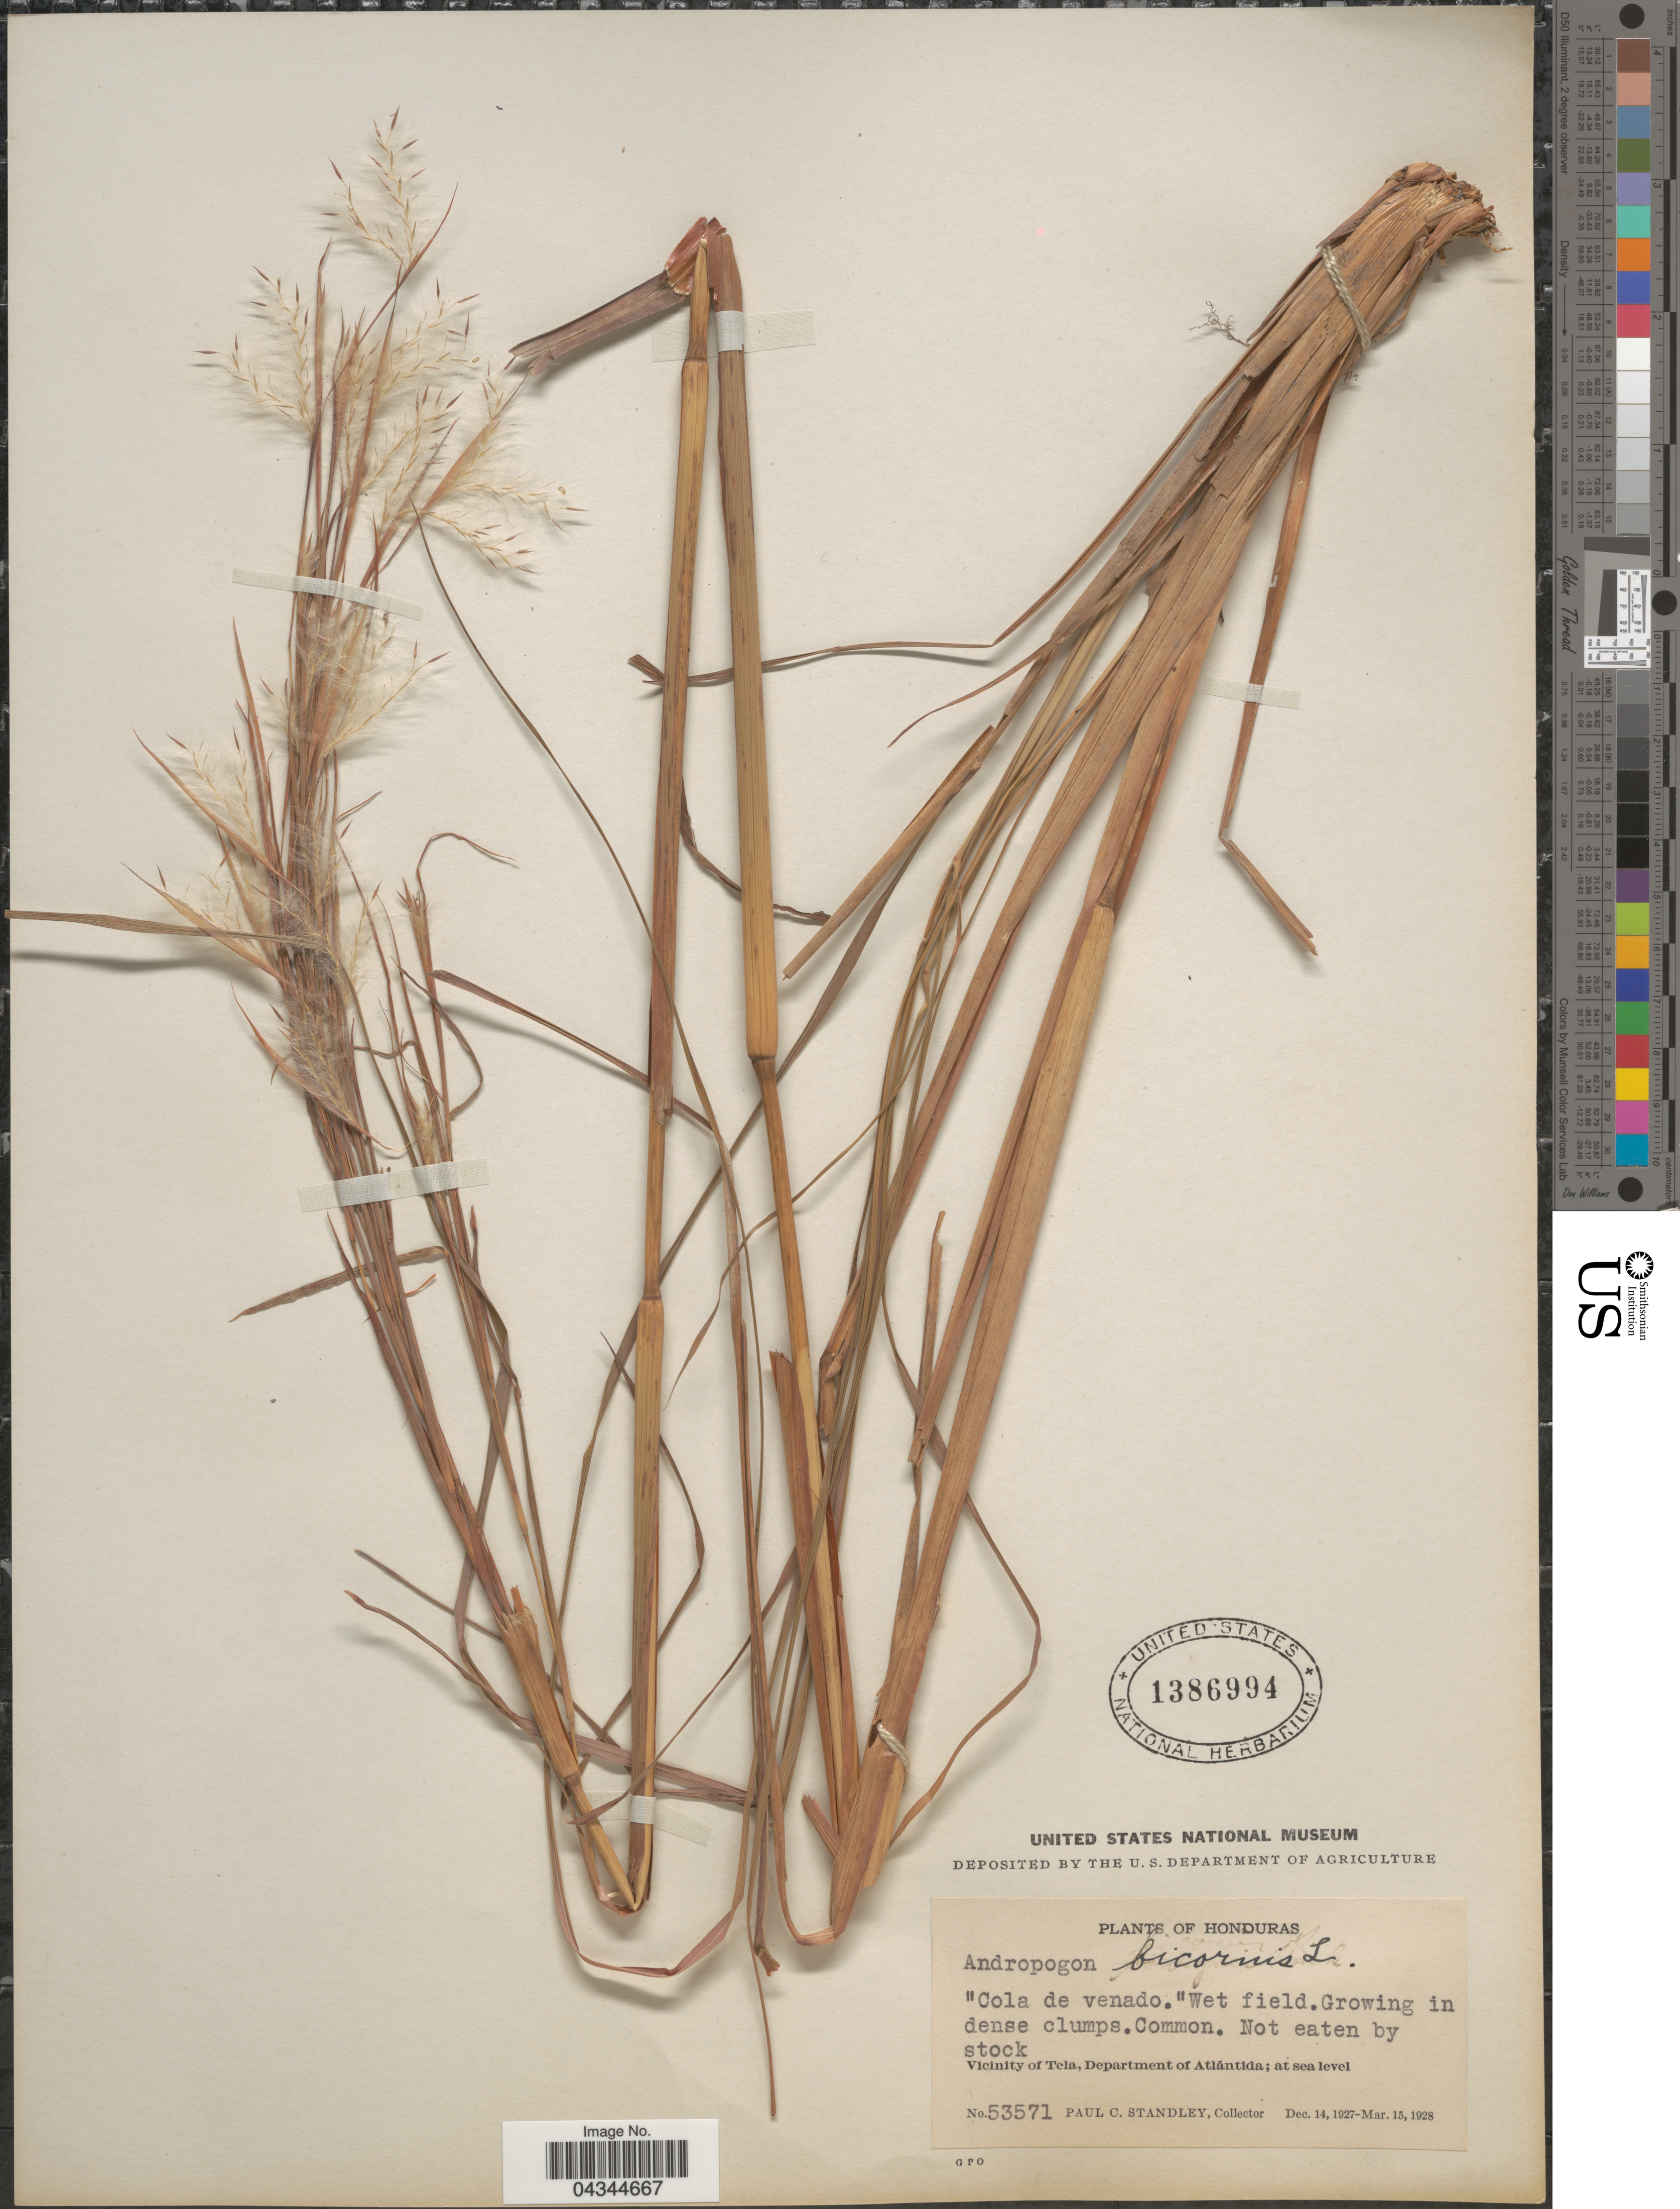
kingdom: Plantae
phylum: Tracheophyta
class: Liliopsida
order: Poales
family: Poaceae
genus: Andropogon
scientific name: Andropogon bicornis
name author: L.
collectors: P. C. Standley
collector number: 53571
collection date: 1927-12-14/1928-03-15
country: Honduras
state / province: Atlantida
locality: Vicinity of Tela, Department of Atlántida.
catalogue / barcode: US 1386994